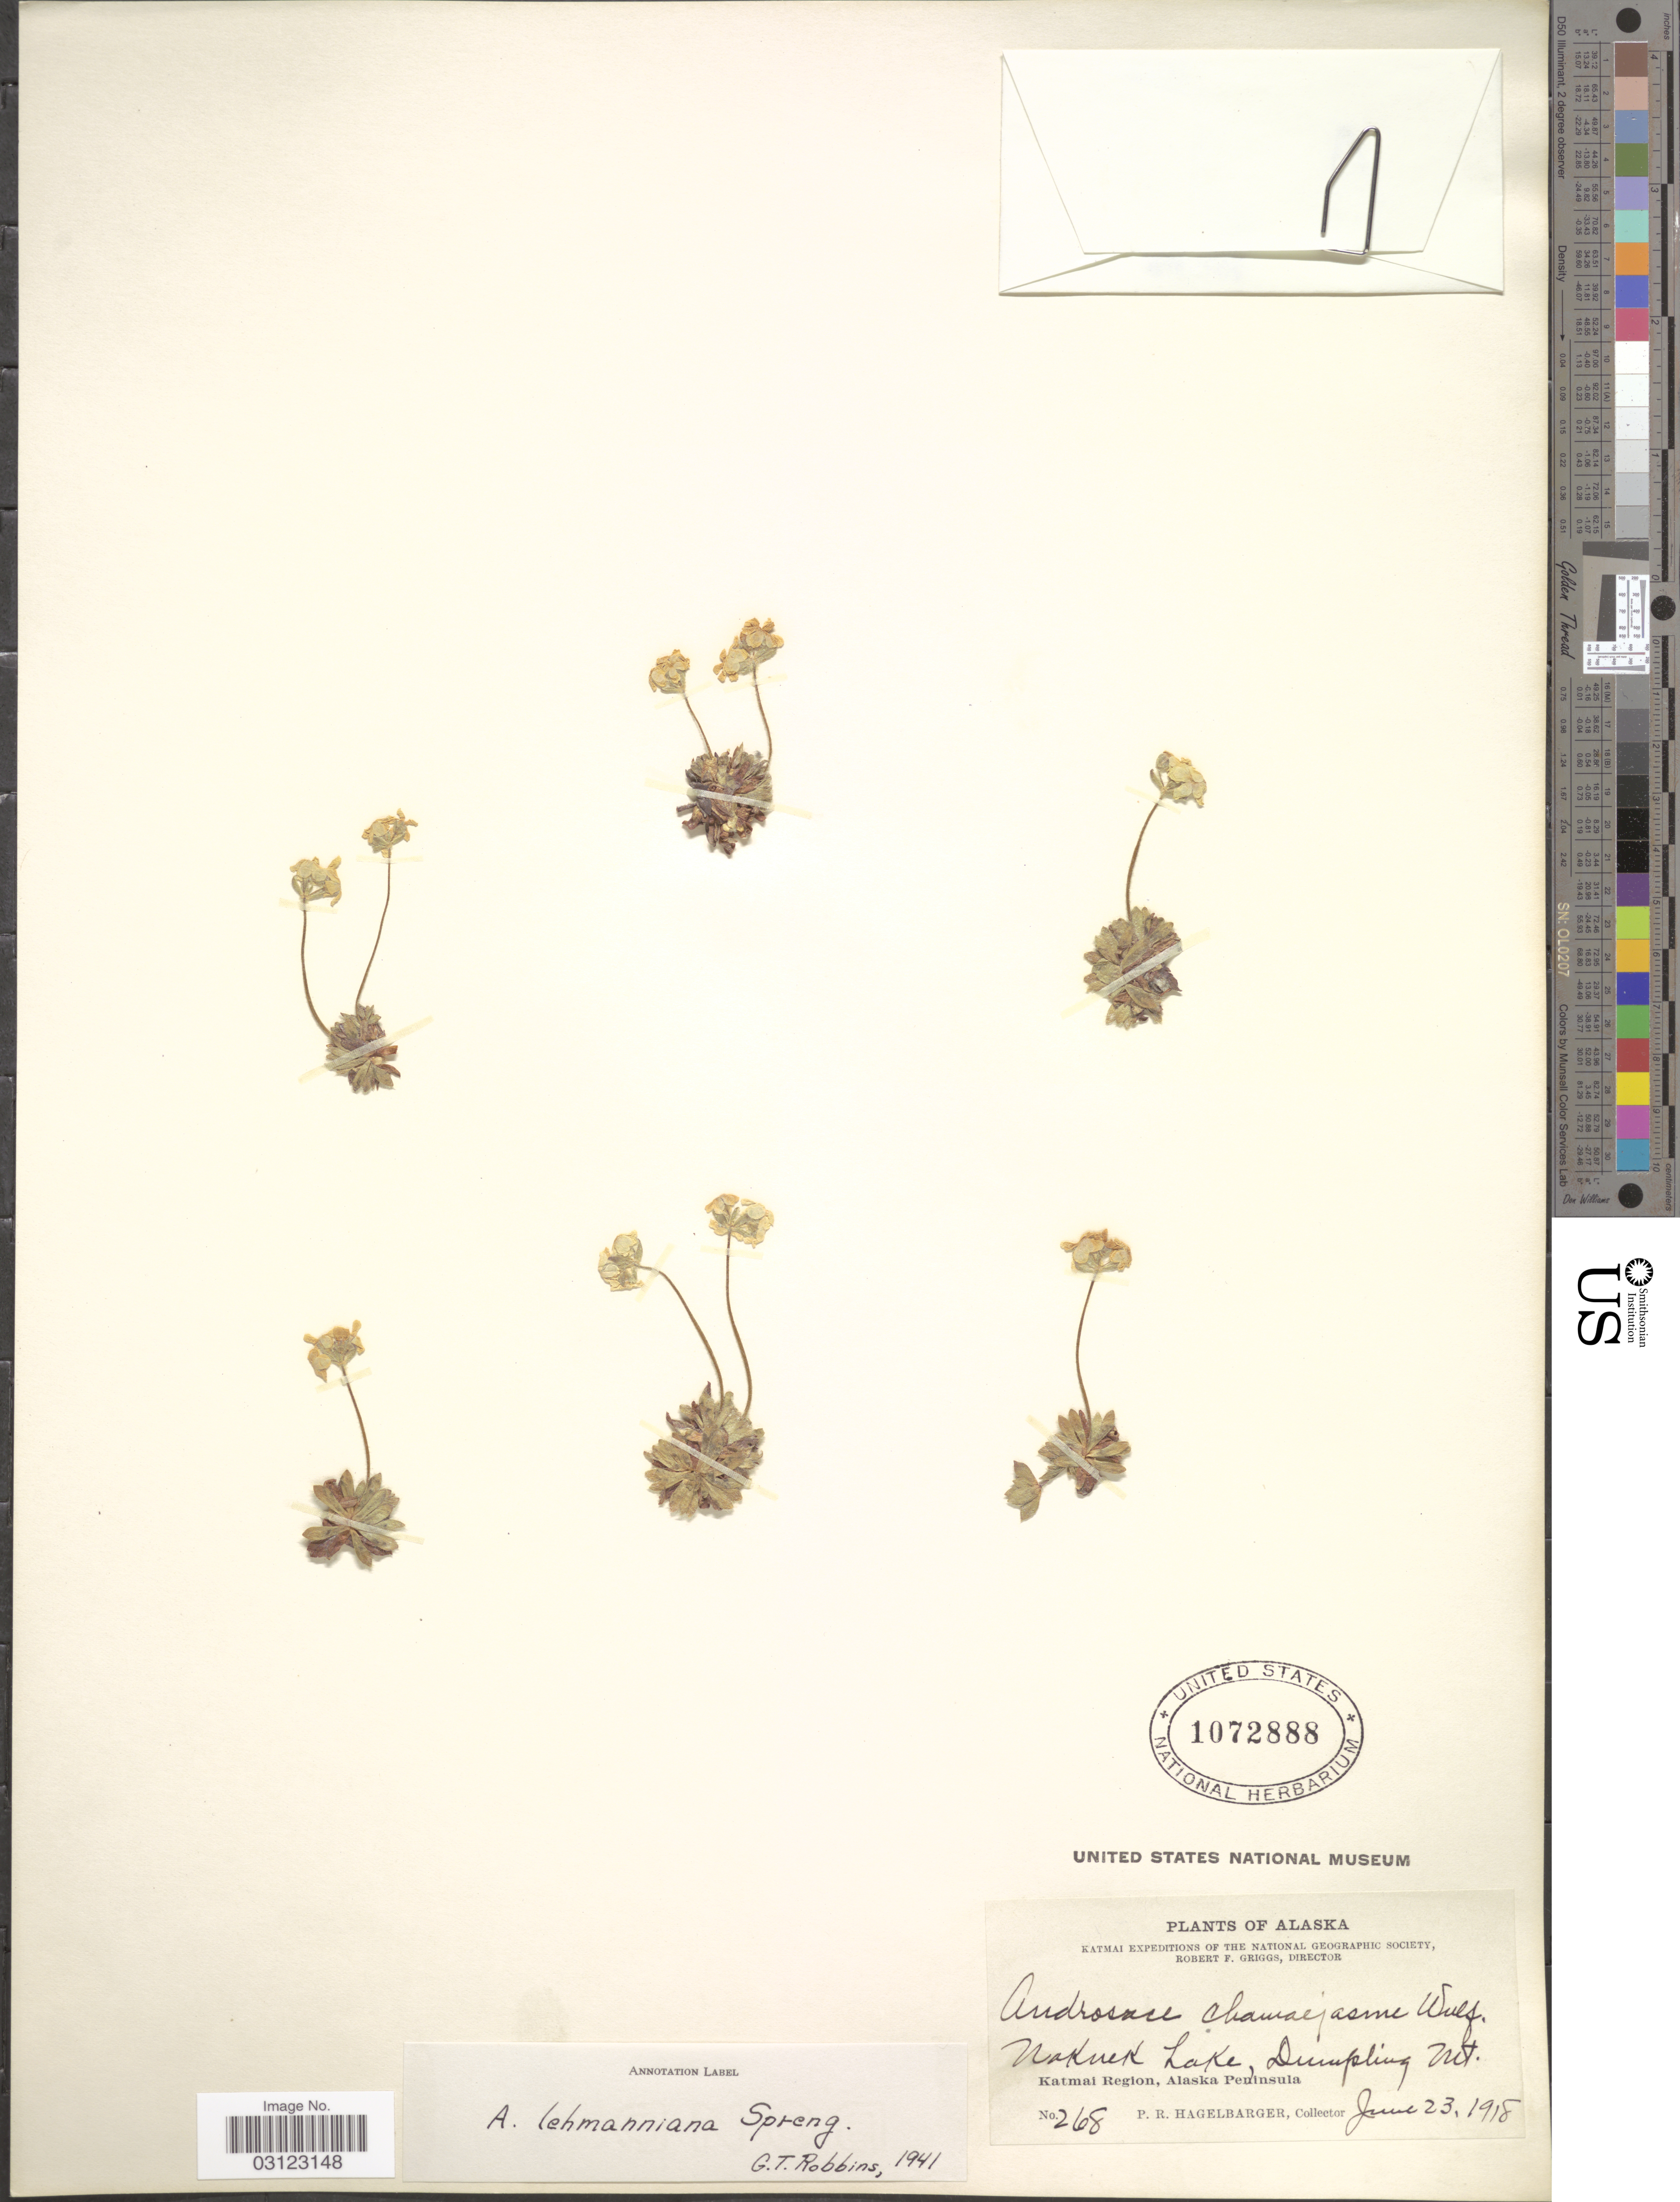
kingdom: Plantae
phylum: Tracheophyta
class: Magnoliopsida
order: Ericales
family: Primulaceae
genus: Androsace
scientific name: Androsace lehmanniana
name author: Spreng.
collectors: P. Hagelbarger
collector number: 268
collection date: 1918-06-23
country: United States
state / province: Alaska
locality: Naknek Lake, Dumpling Mt. Katmai Region, Alaska Peninsula.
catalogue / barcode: US 1072888